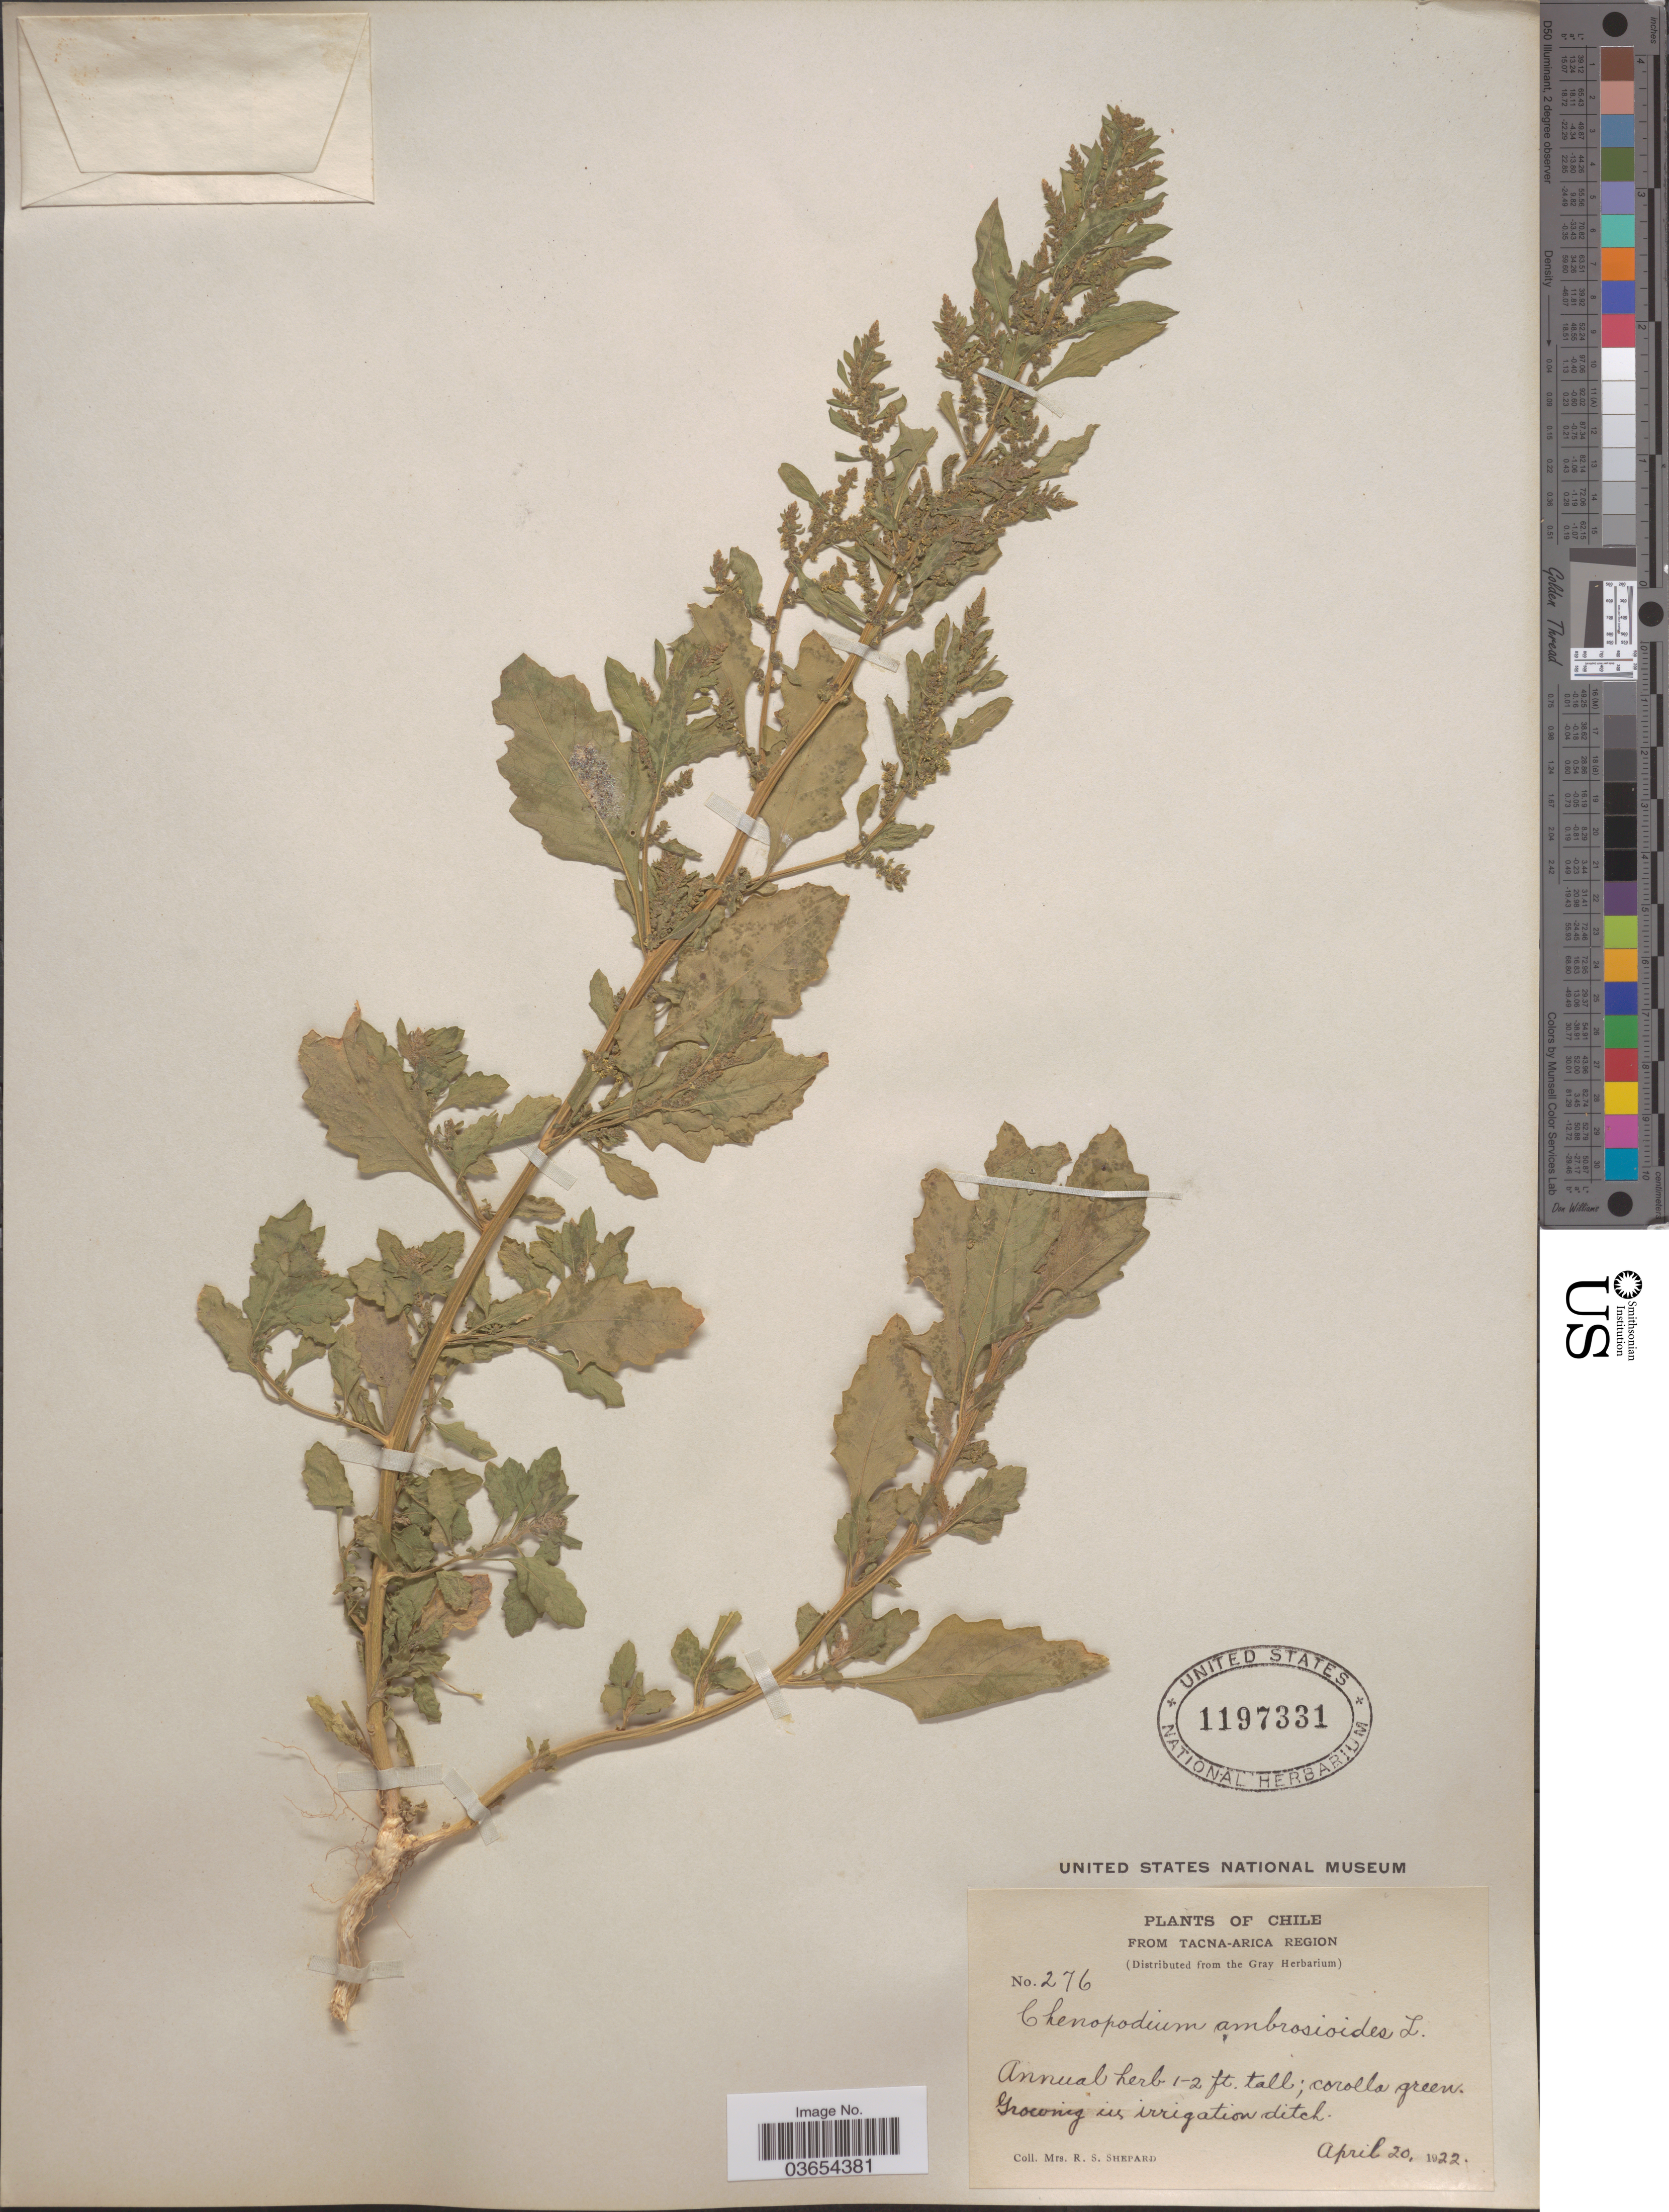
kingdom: Plantae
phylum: Tracheophyta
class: Magnoliopsida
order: Caryophyllales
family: Amaranthaceae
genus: Chenopodium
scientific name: Chenopodium ambrosioides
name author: L.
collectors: R. Shepard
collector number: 276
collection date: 1922-04-20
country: Chile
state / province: Arica y Parinacota (XV)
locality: From Tacna-Arica Region. Irrigation ditch.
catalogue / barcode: US 1197331